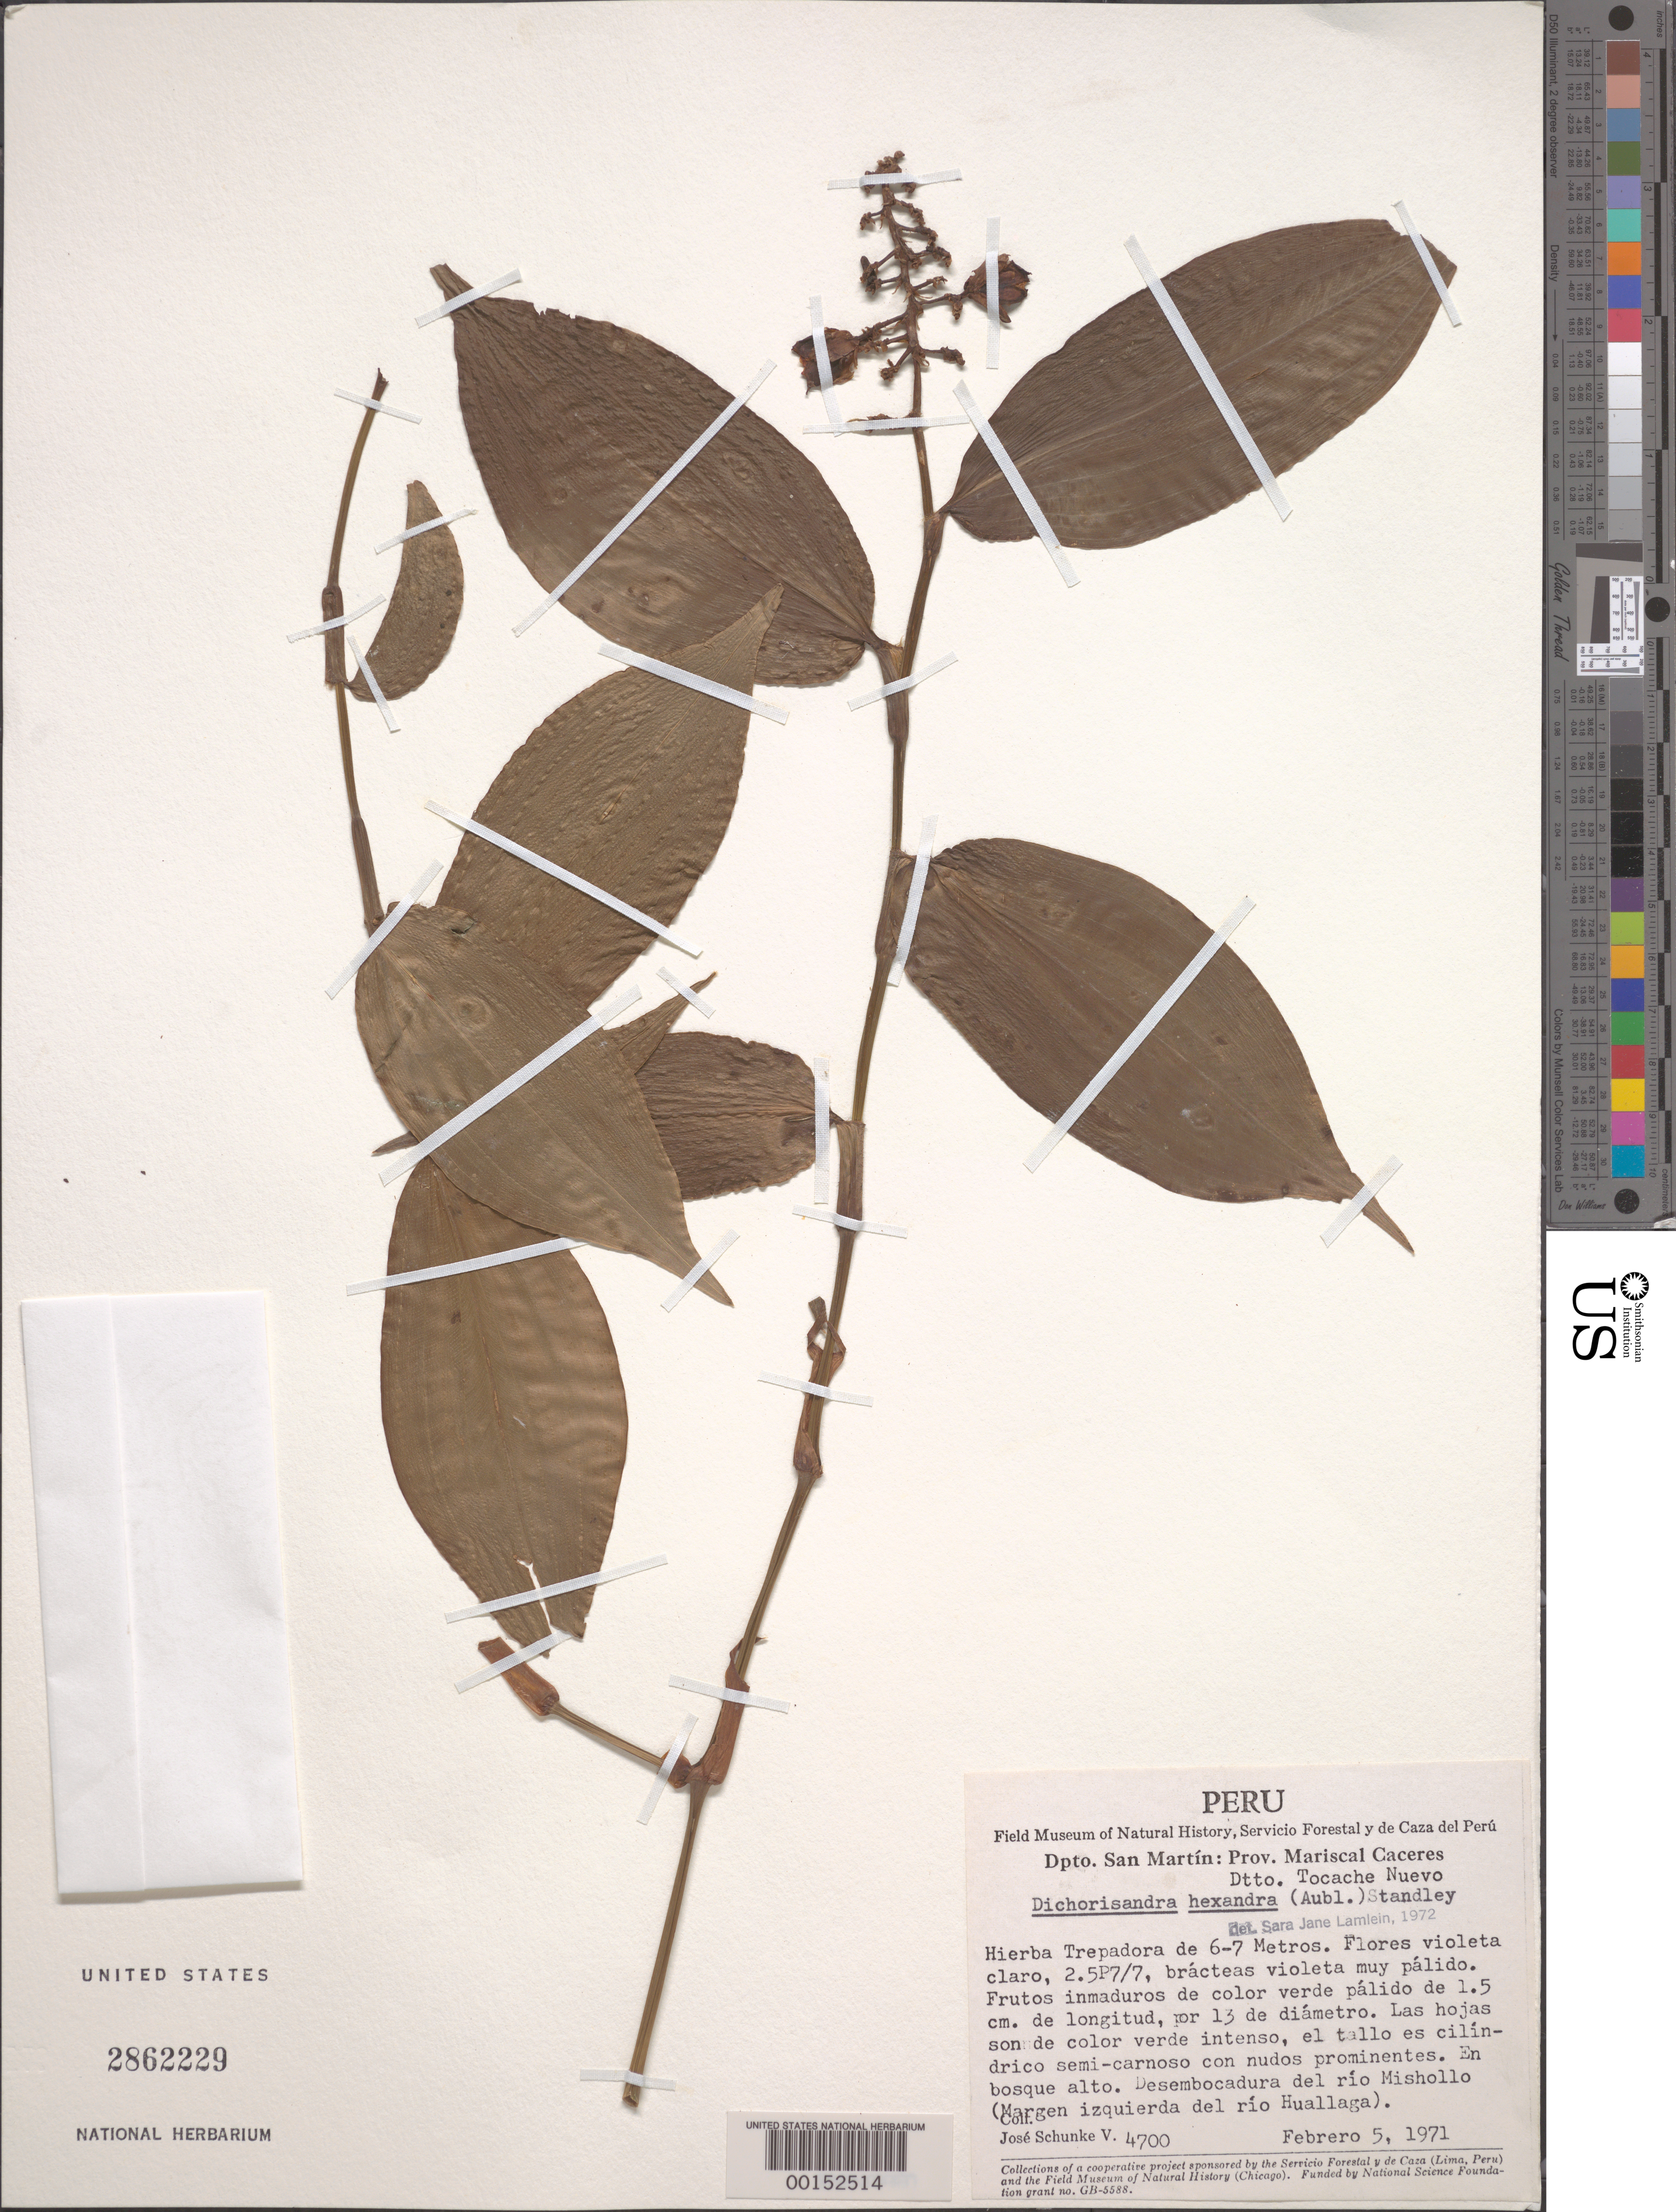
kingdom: Plantae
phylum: Tracheophyta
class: Liliopsida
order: Commelinales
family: Commelinaceae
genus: Dichorisandra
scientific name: Dichorisandra hexandra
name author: (Aubl.) Standl.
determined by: Lamlein, S. J.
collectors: J. Schunke Vigo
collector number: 4700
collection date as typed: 05 Feb 1971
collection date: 1971-02-05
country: Peru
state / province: San Martín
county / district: Mariscal Cáceres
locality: Tocache nuevo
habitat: Riverbank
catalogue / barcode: US 2862229